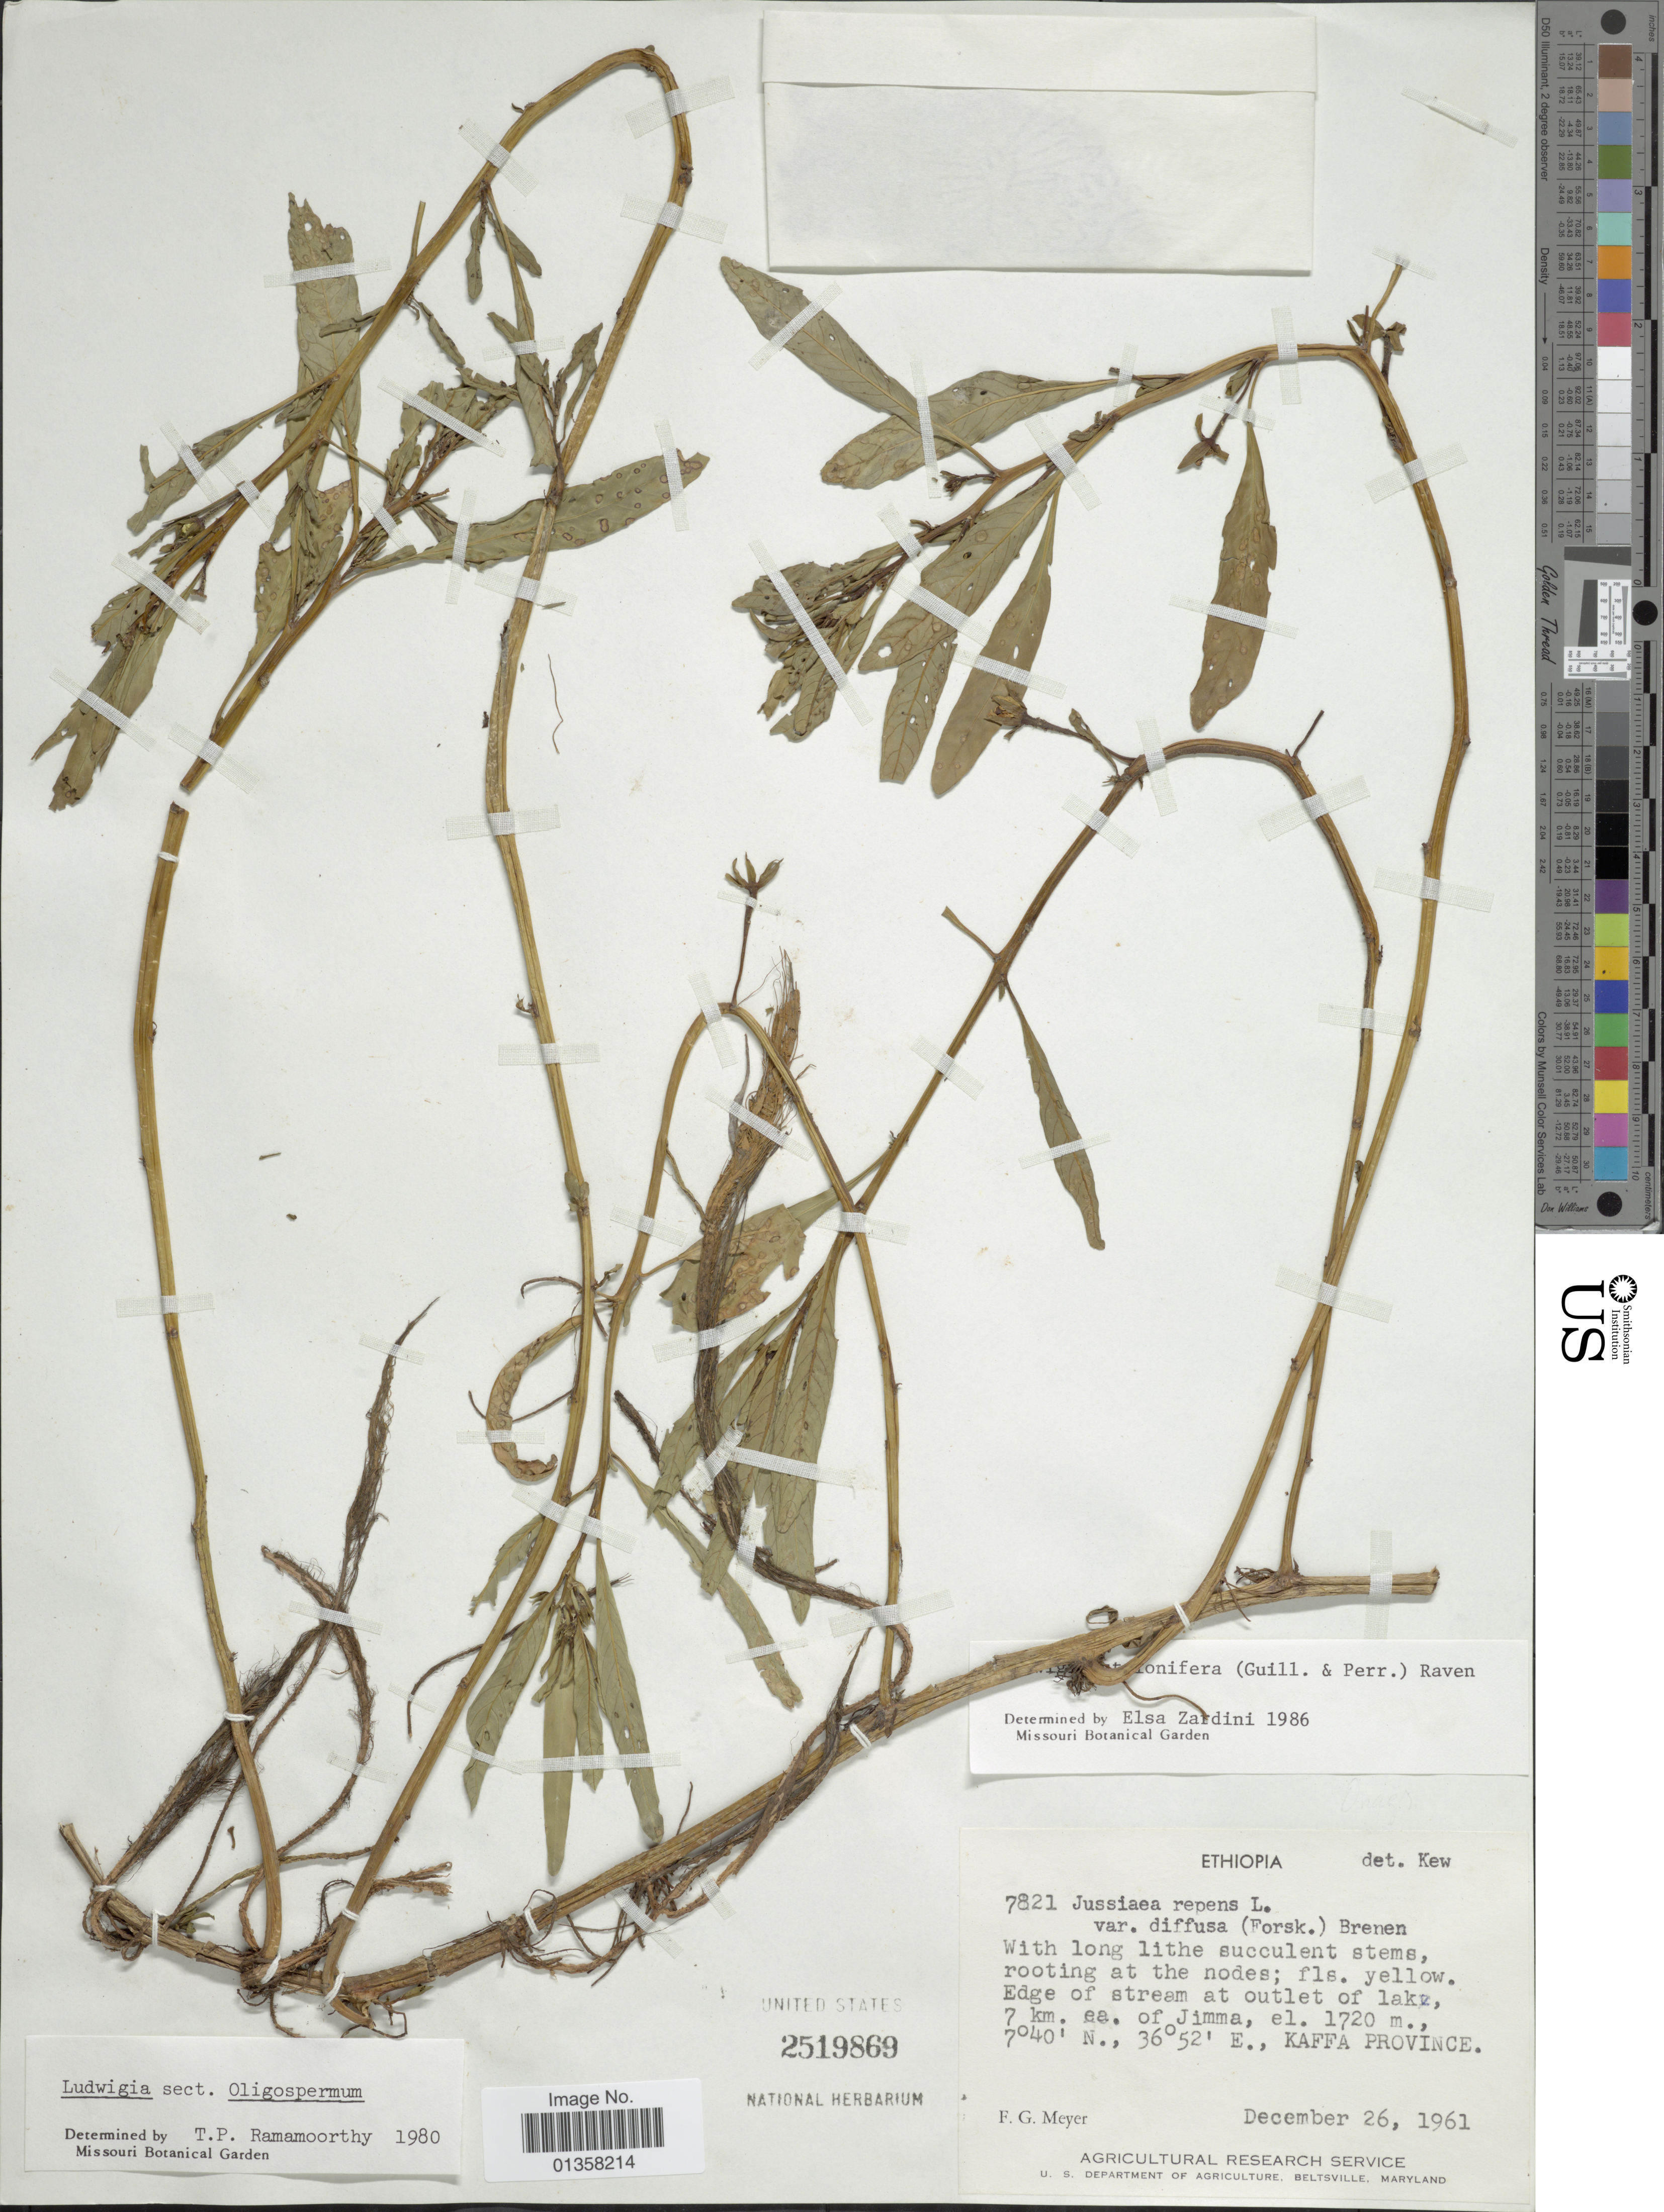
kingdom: Plantae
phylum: Tracheophyta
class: Magnoliopsida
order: Myrtales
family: Onagraceae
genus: Ludwigia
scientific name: Ludwigia stolonifera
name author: (Guill. & Perr.) P.H. Raven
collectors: F. G. Meyer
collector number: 7821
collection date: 1961-12-26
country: Ethiopia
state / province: Southern Nations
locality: Edge of stream at outlet of lake, 7 km. ea. of Jimma, Kaffa Province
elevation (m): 1720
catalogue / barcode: US 2519869